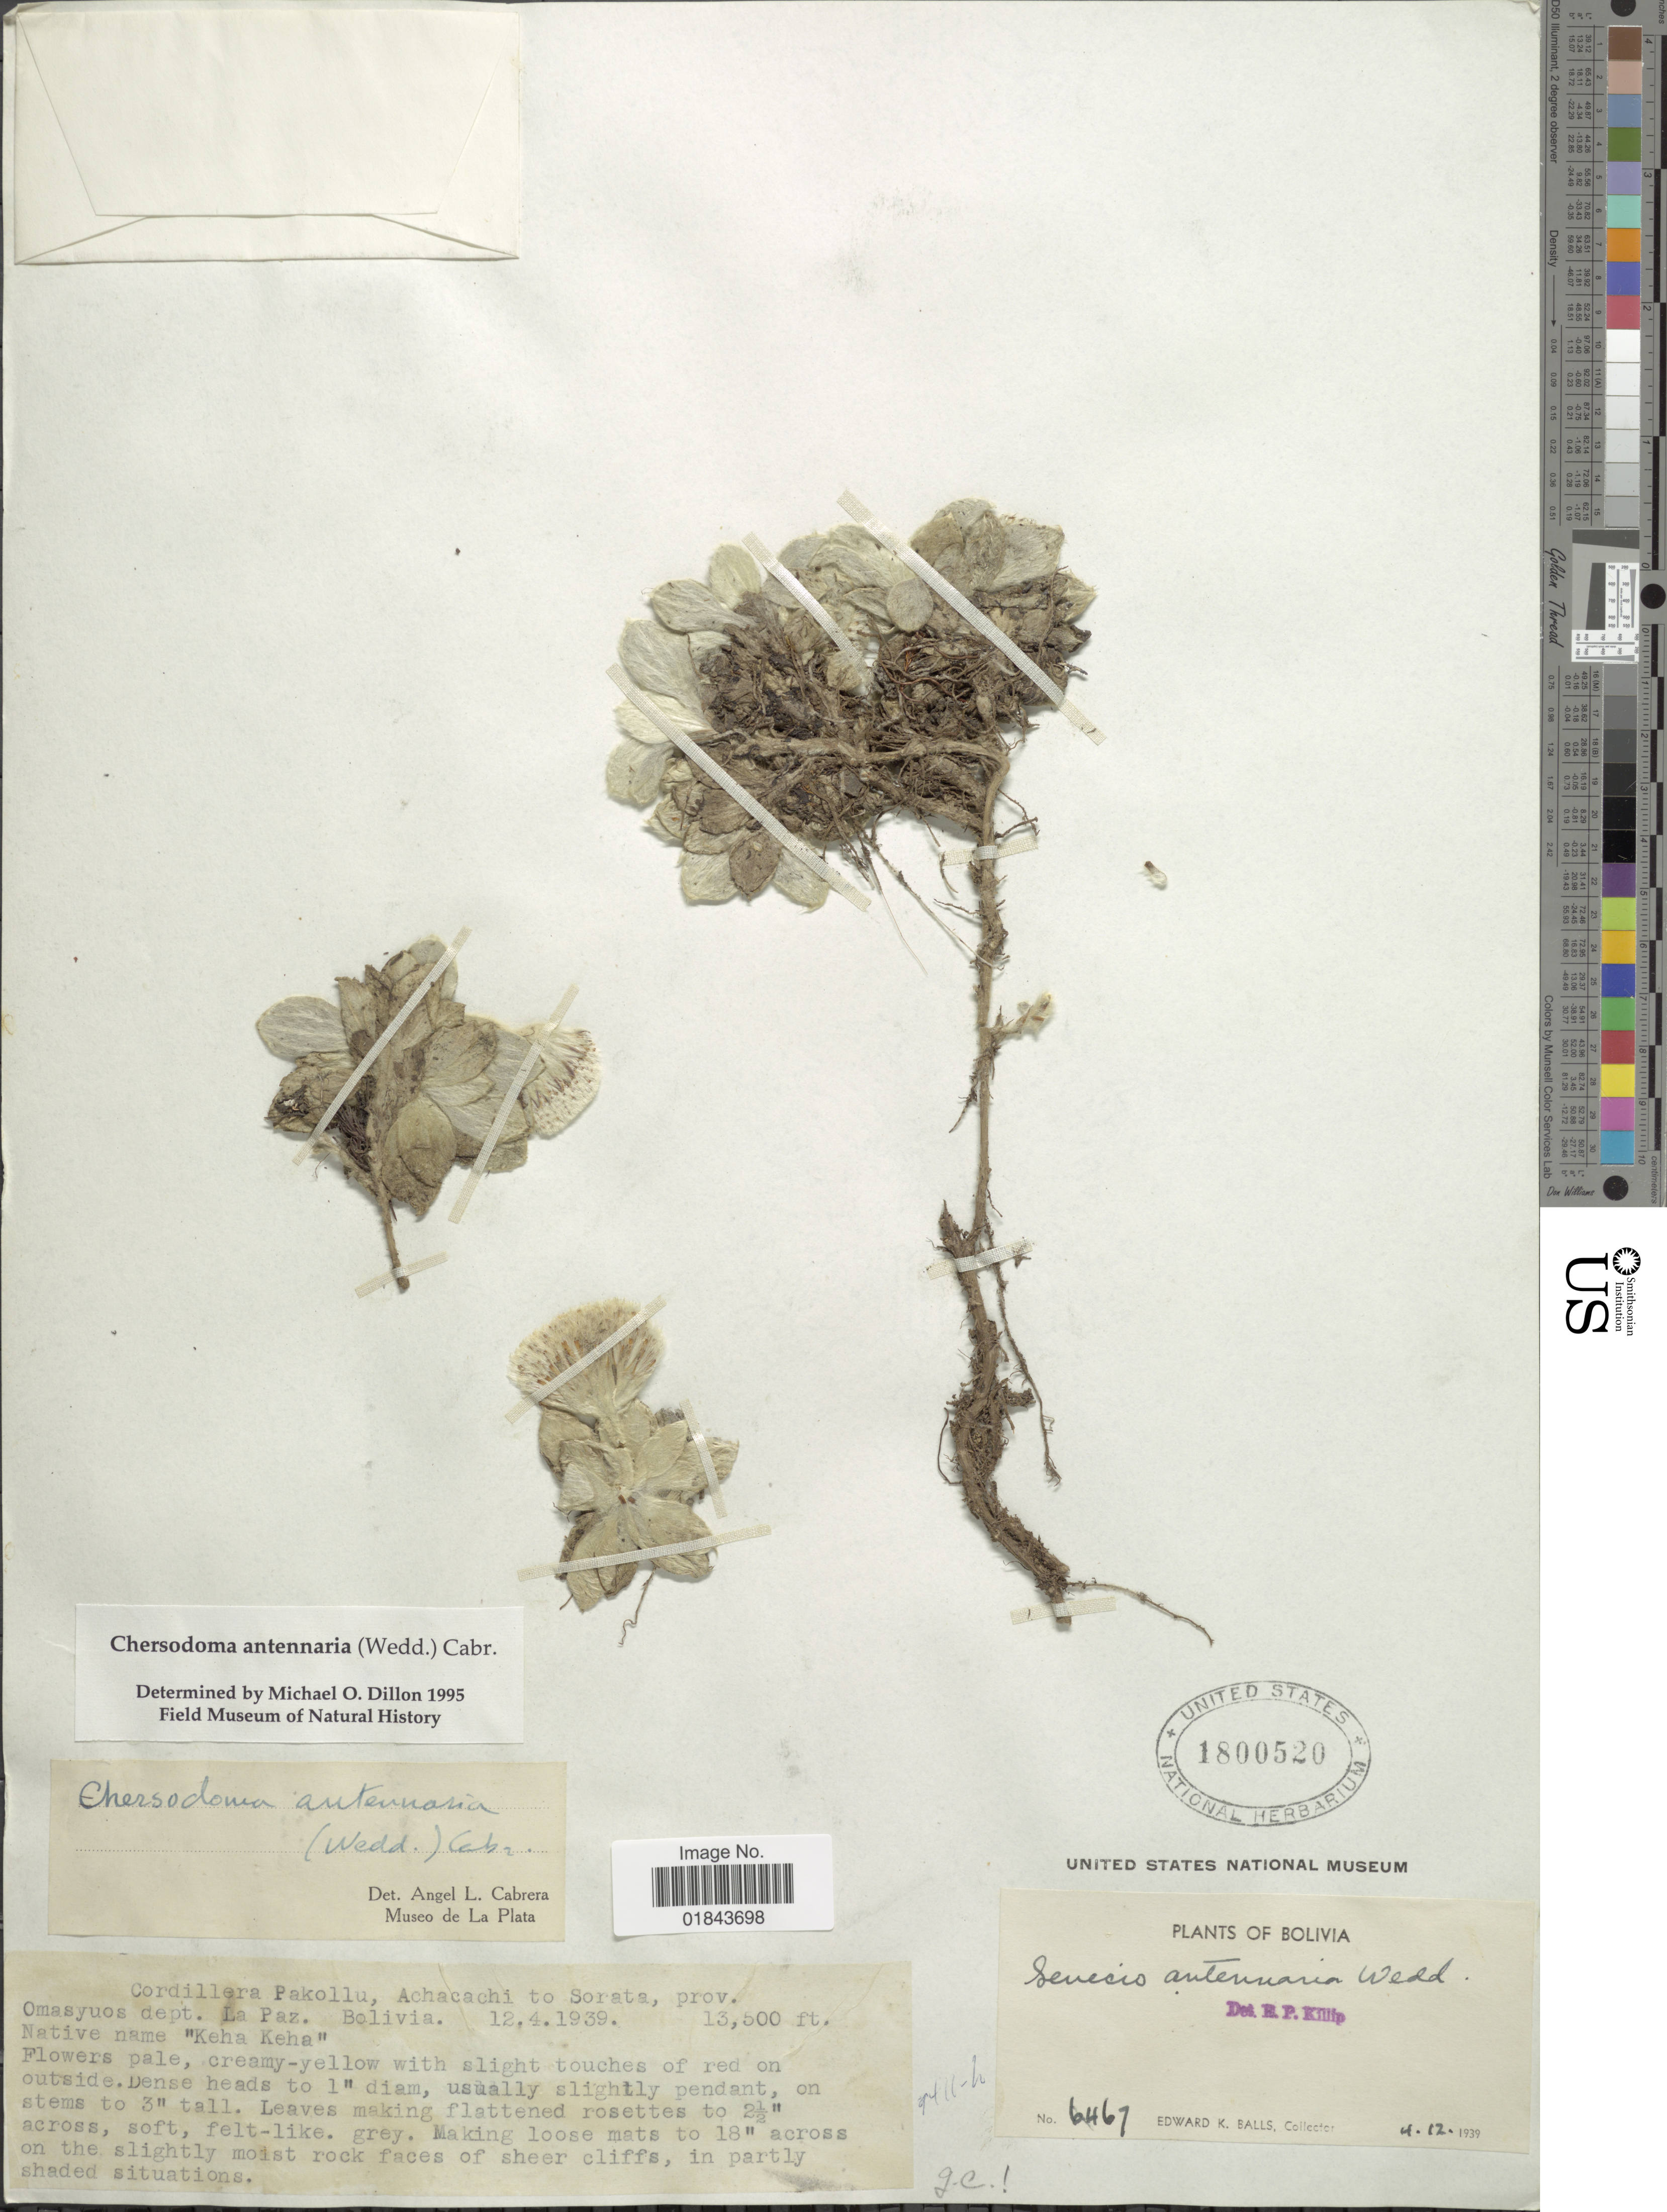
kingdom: Plantae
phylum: Tracheophyta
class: Magnoliopsida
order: Asterales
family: Asteraceae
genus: Chersodoma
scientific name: Chersodoma antennaria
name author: (Wedd.) Cabrera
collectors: E. K. Balls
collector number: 6467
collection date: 1939-12-04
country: Bolivia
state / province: La Paz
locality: Cordillera Pakollu, Achacachi to Sorata, Prov. Omasyuos dept. La Paz, Bolivia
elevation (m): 4115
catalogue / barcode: US 1800520